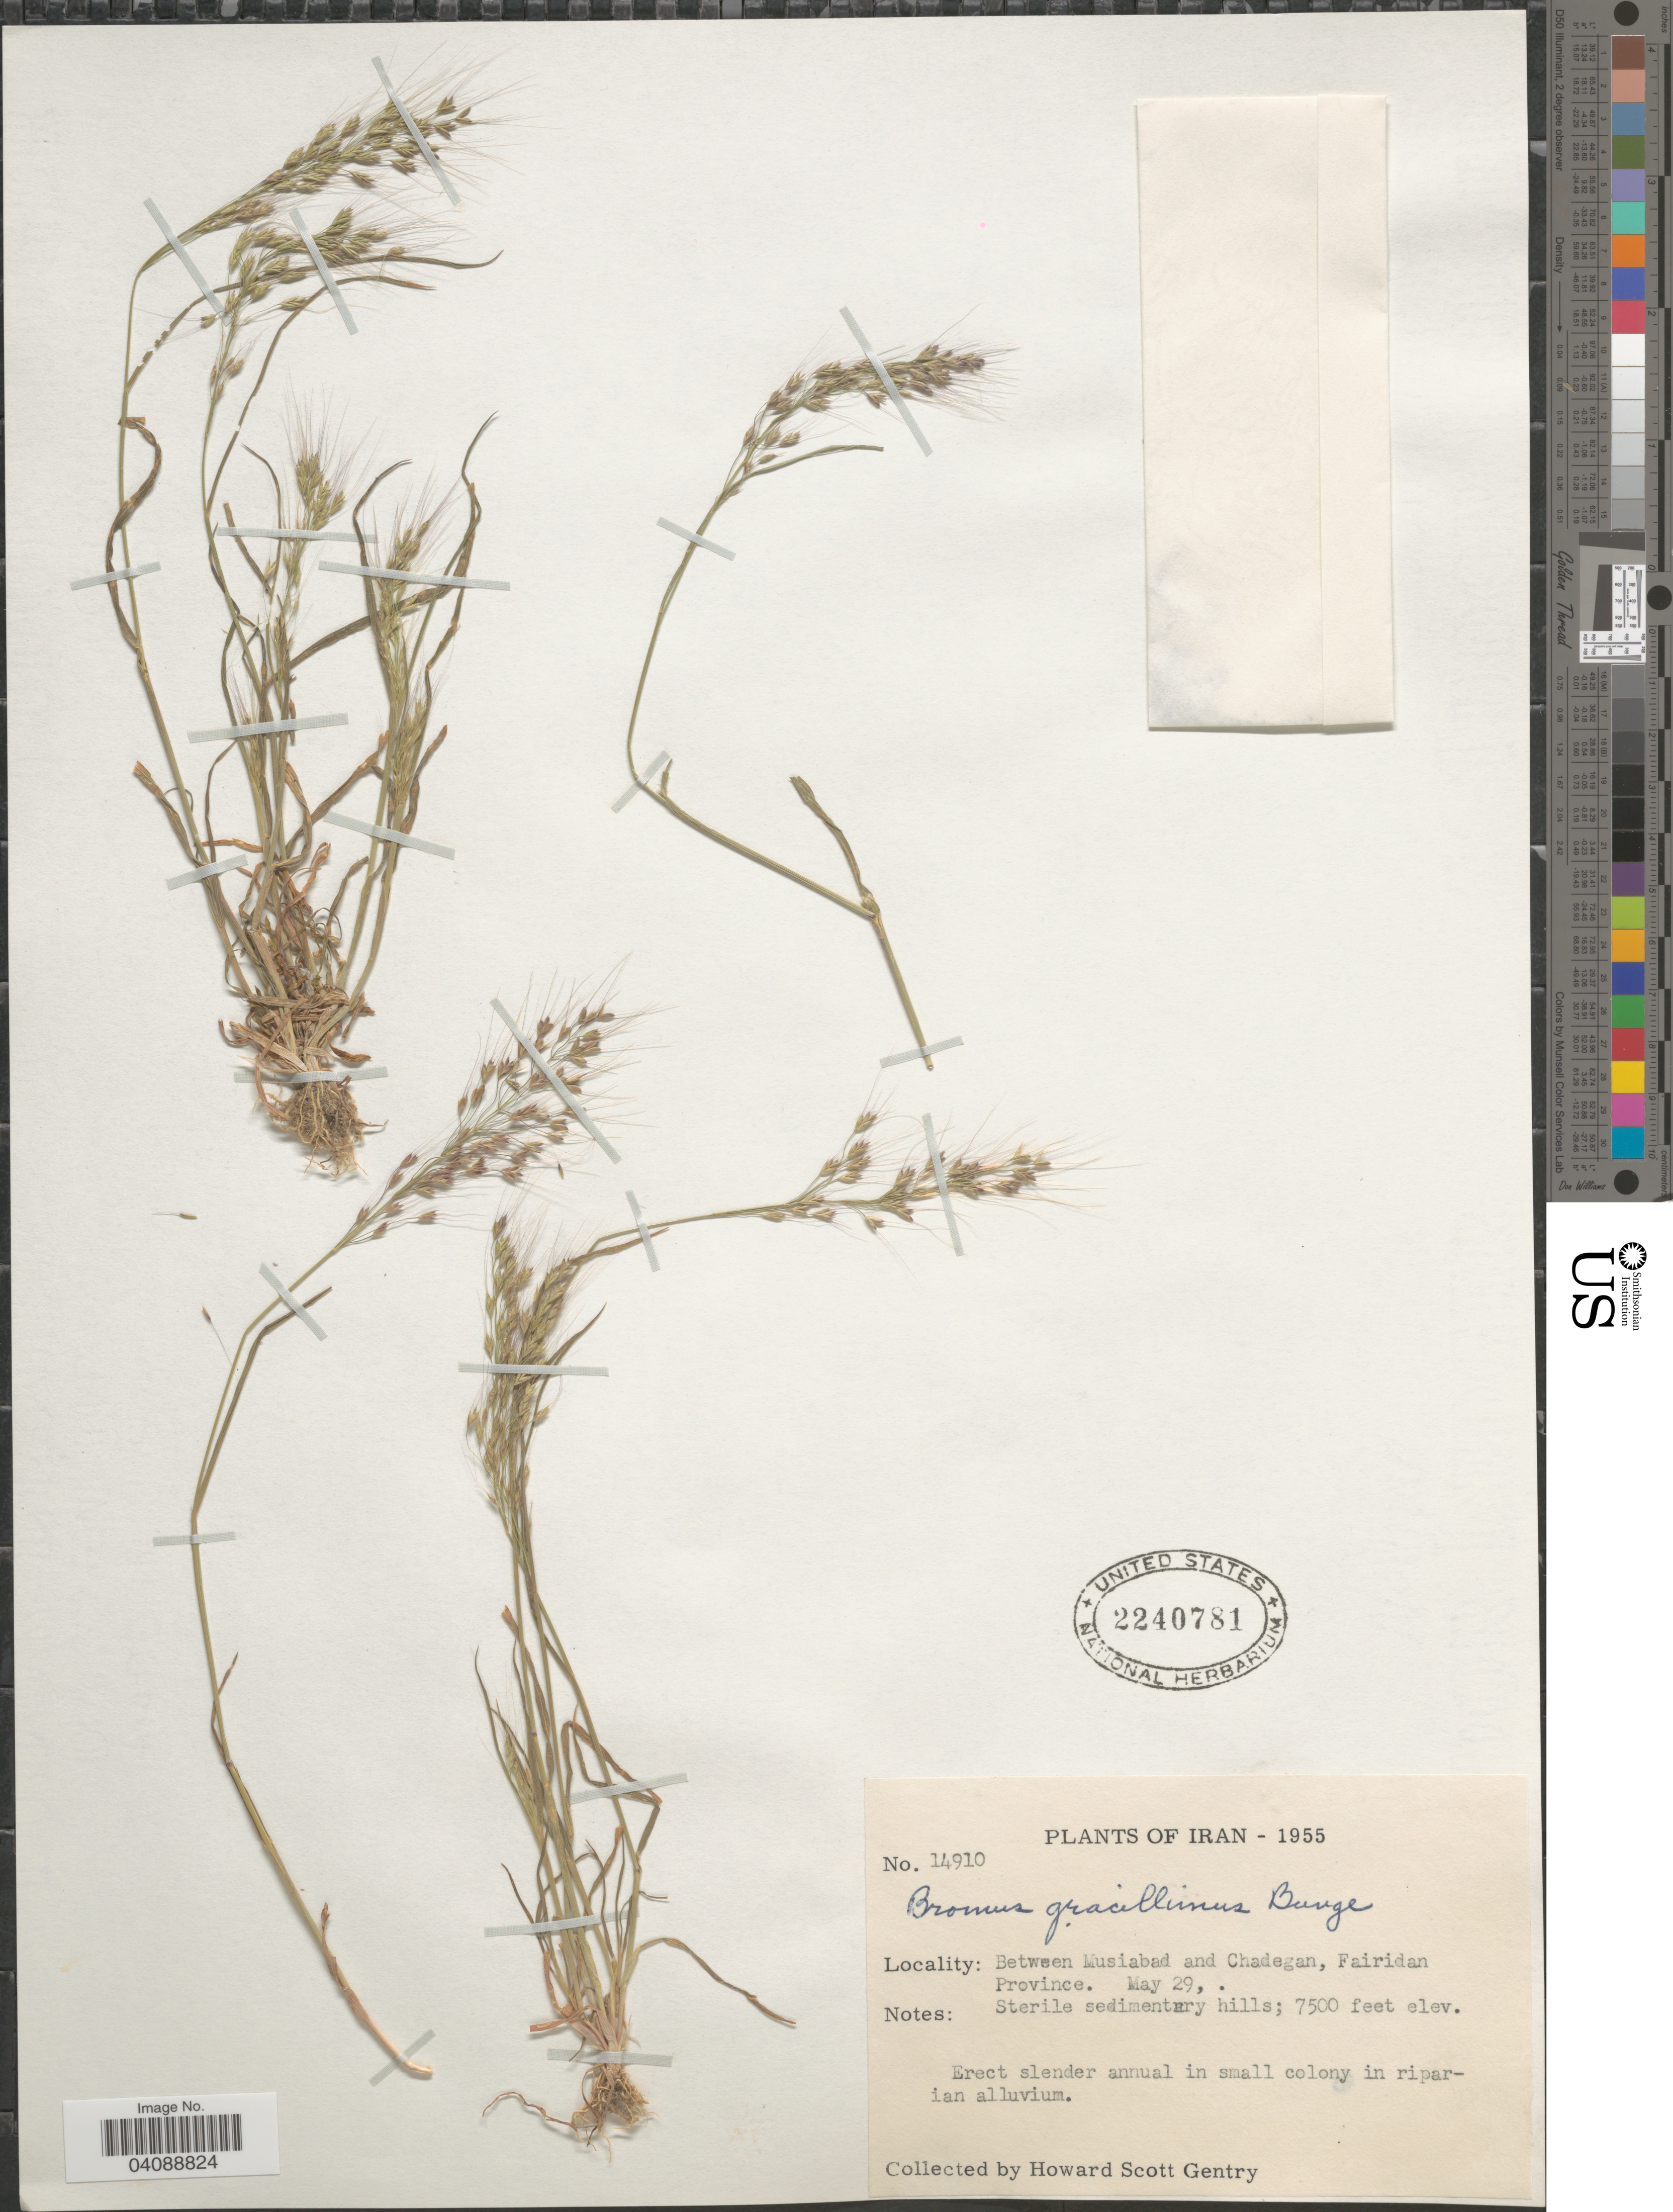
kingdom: Plantae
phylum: Tracheophyta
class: Liliopsida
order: Poales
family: Poaceae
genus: Bromus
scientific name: Bromus gracillimus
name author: Bunge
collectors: H. S. Gentry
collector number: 14910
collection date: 1955-05-29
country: Iran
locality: Between Musiabad and Chadegan, Fairidan Province.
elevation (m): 2286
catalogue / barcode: US 2240781